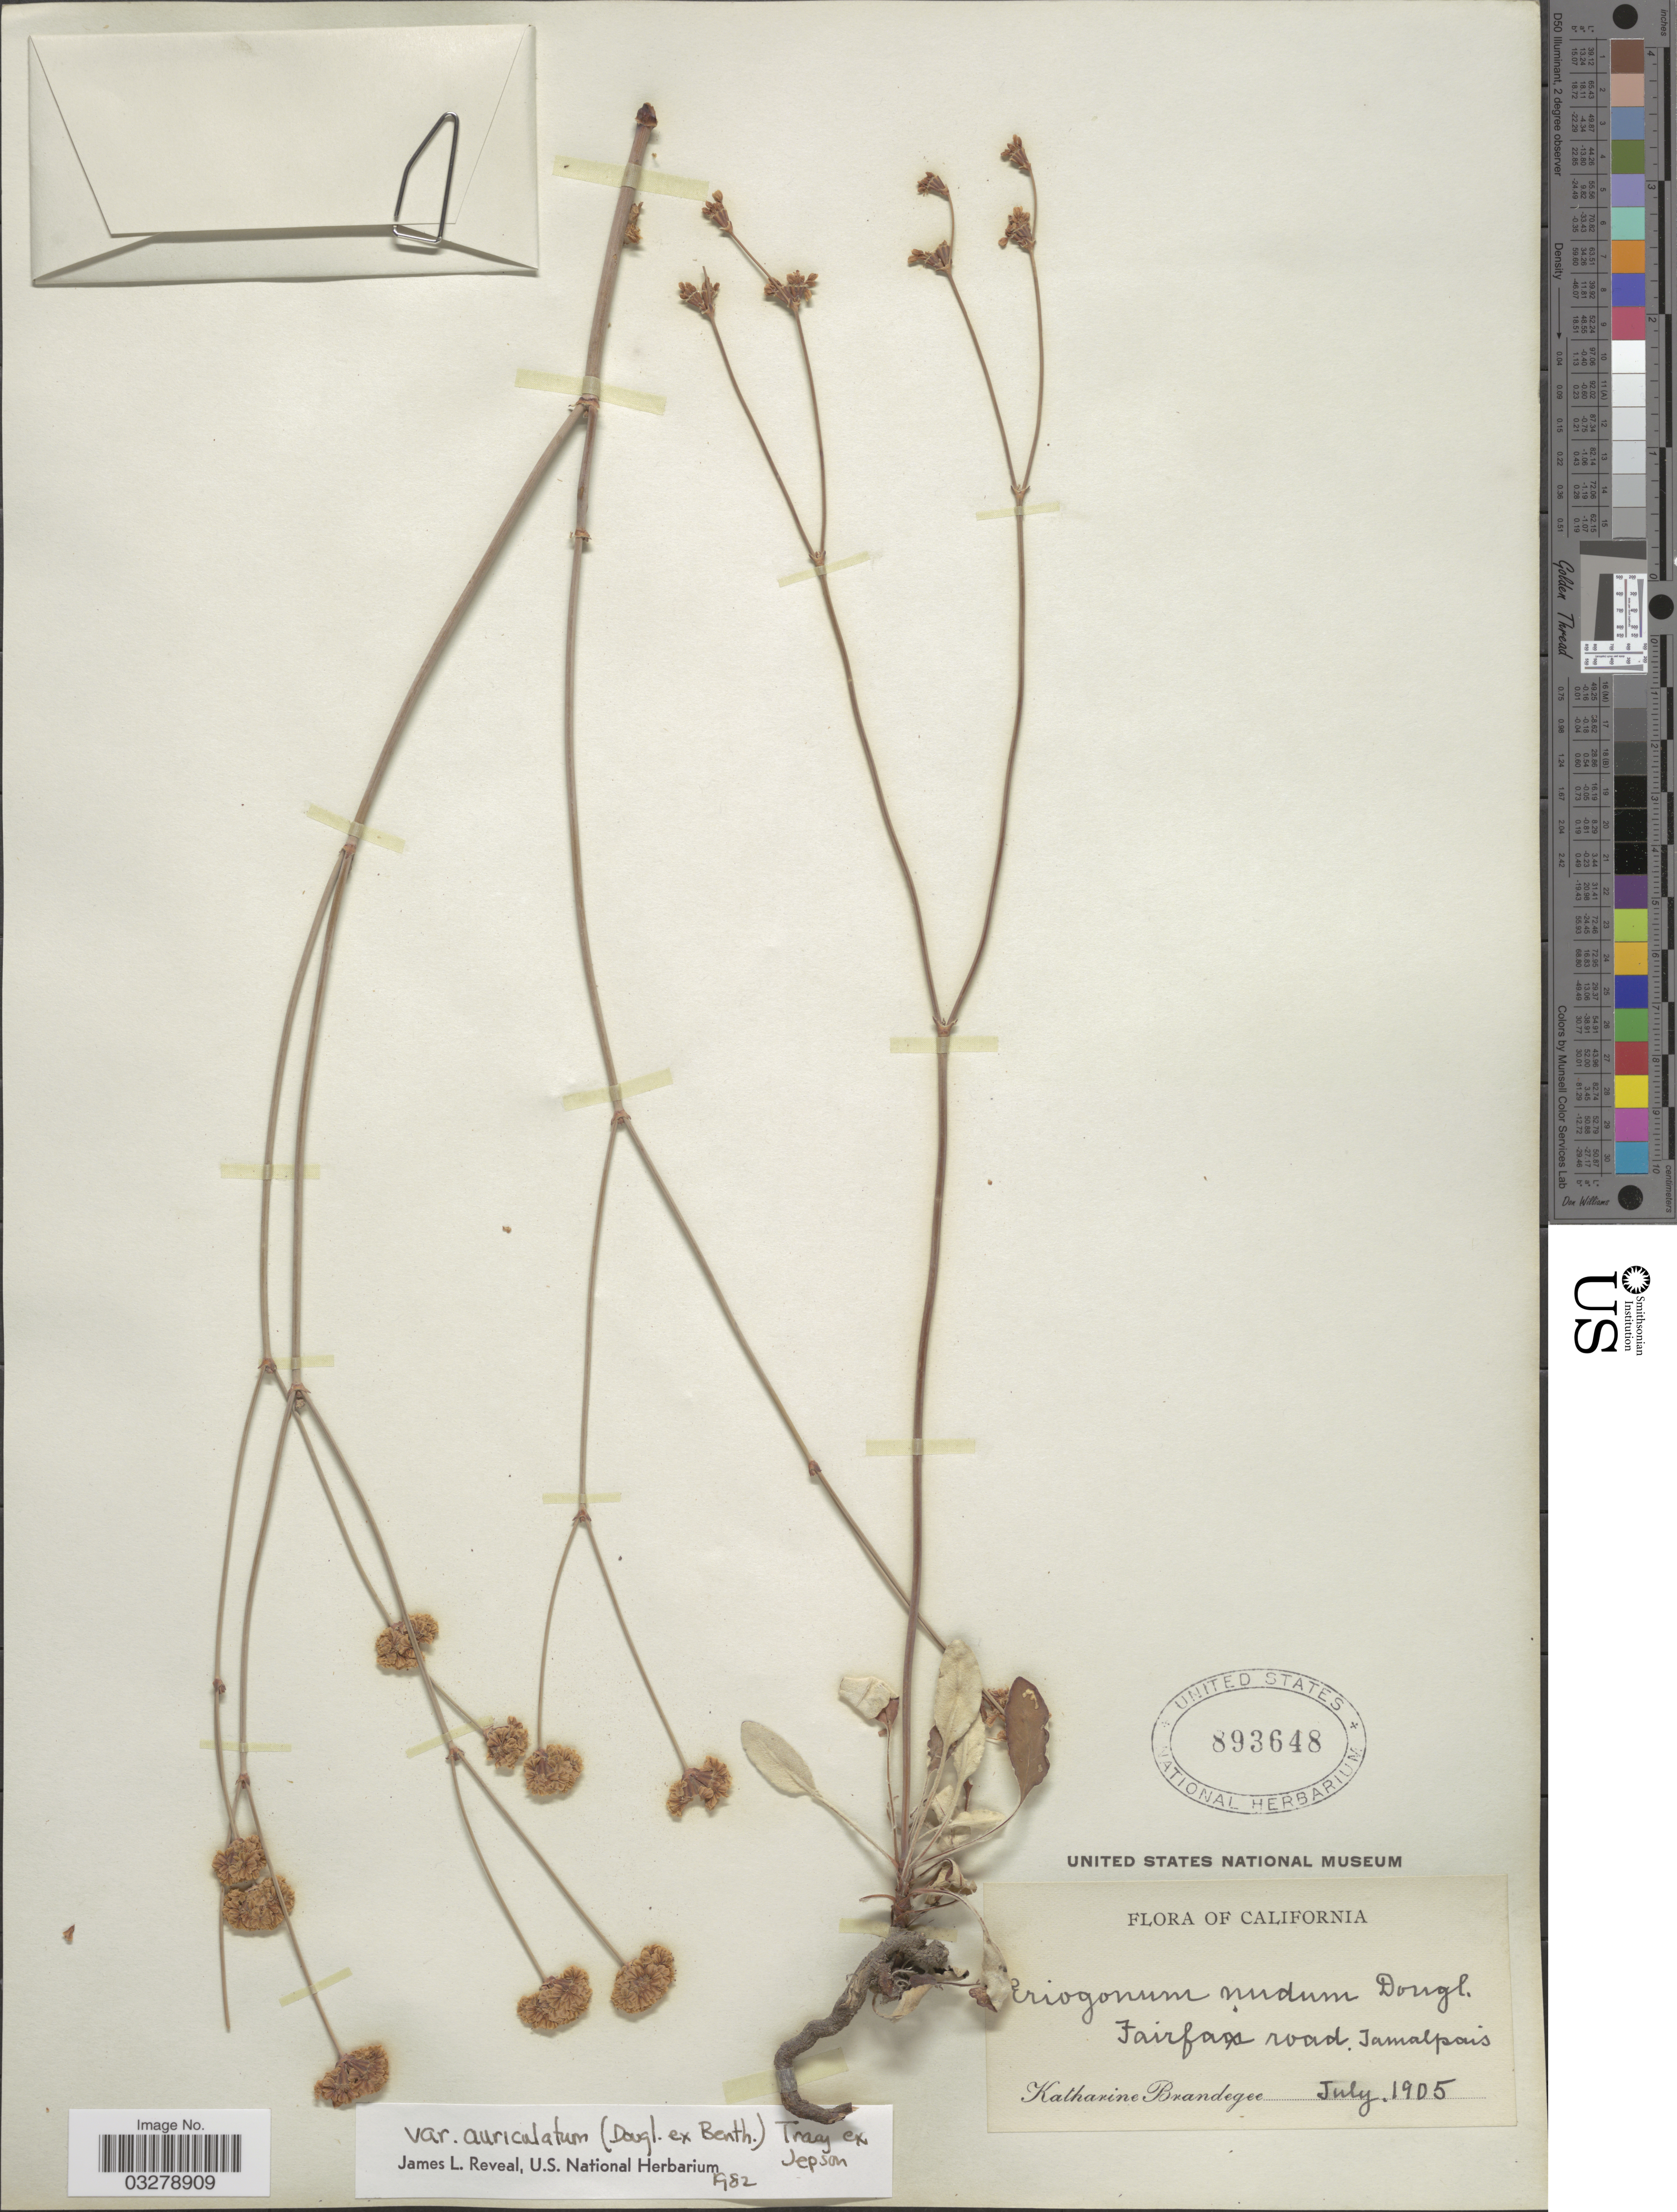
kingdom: Plantae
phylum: Tracheophyta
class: Magnoliopsida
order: Caryophyllales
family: Polygonaceae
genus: Eriogonum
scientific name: Eriogonum nudum var. auriculatum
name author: (Benth.) Tracy ex Jeps.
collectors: M. K. Brandegee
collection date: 1905-07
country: United States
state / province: California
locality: Fairfax road. Tamalpais.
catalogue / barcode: US 893648